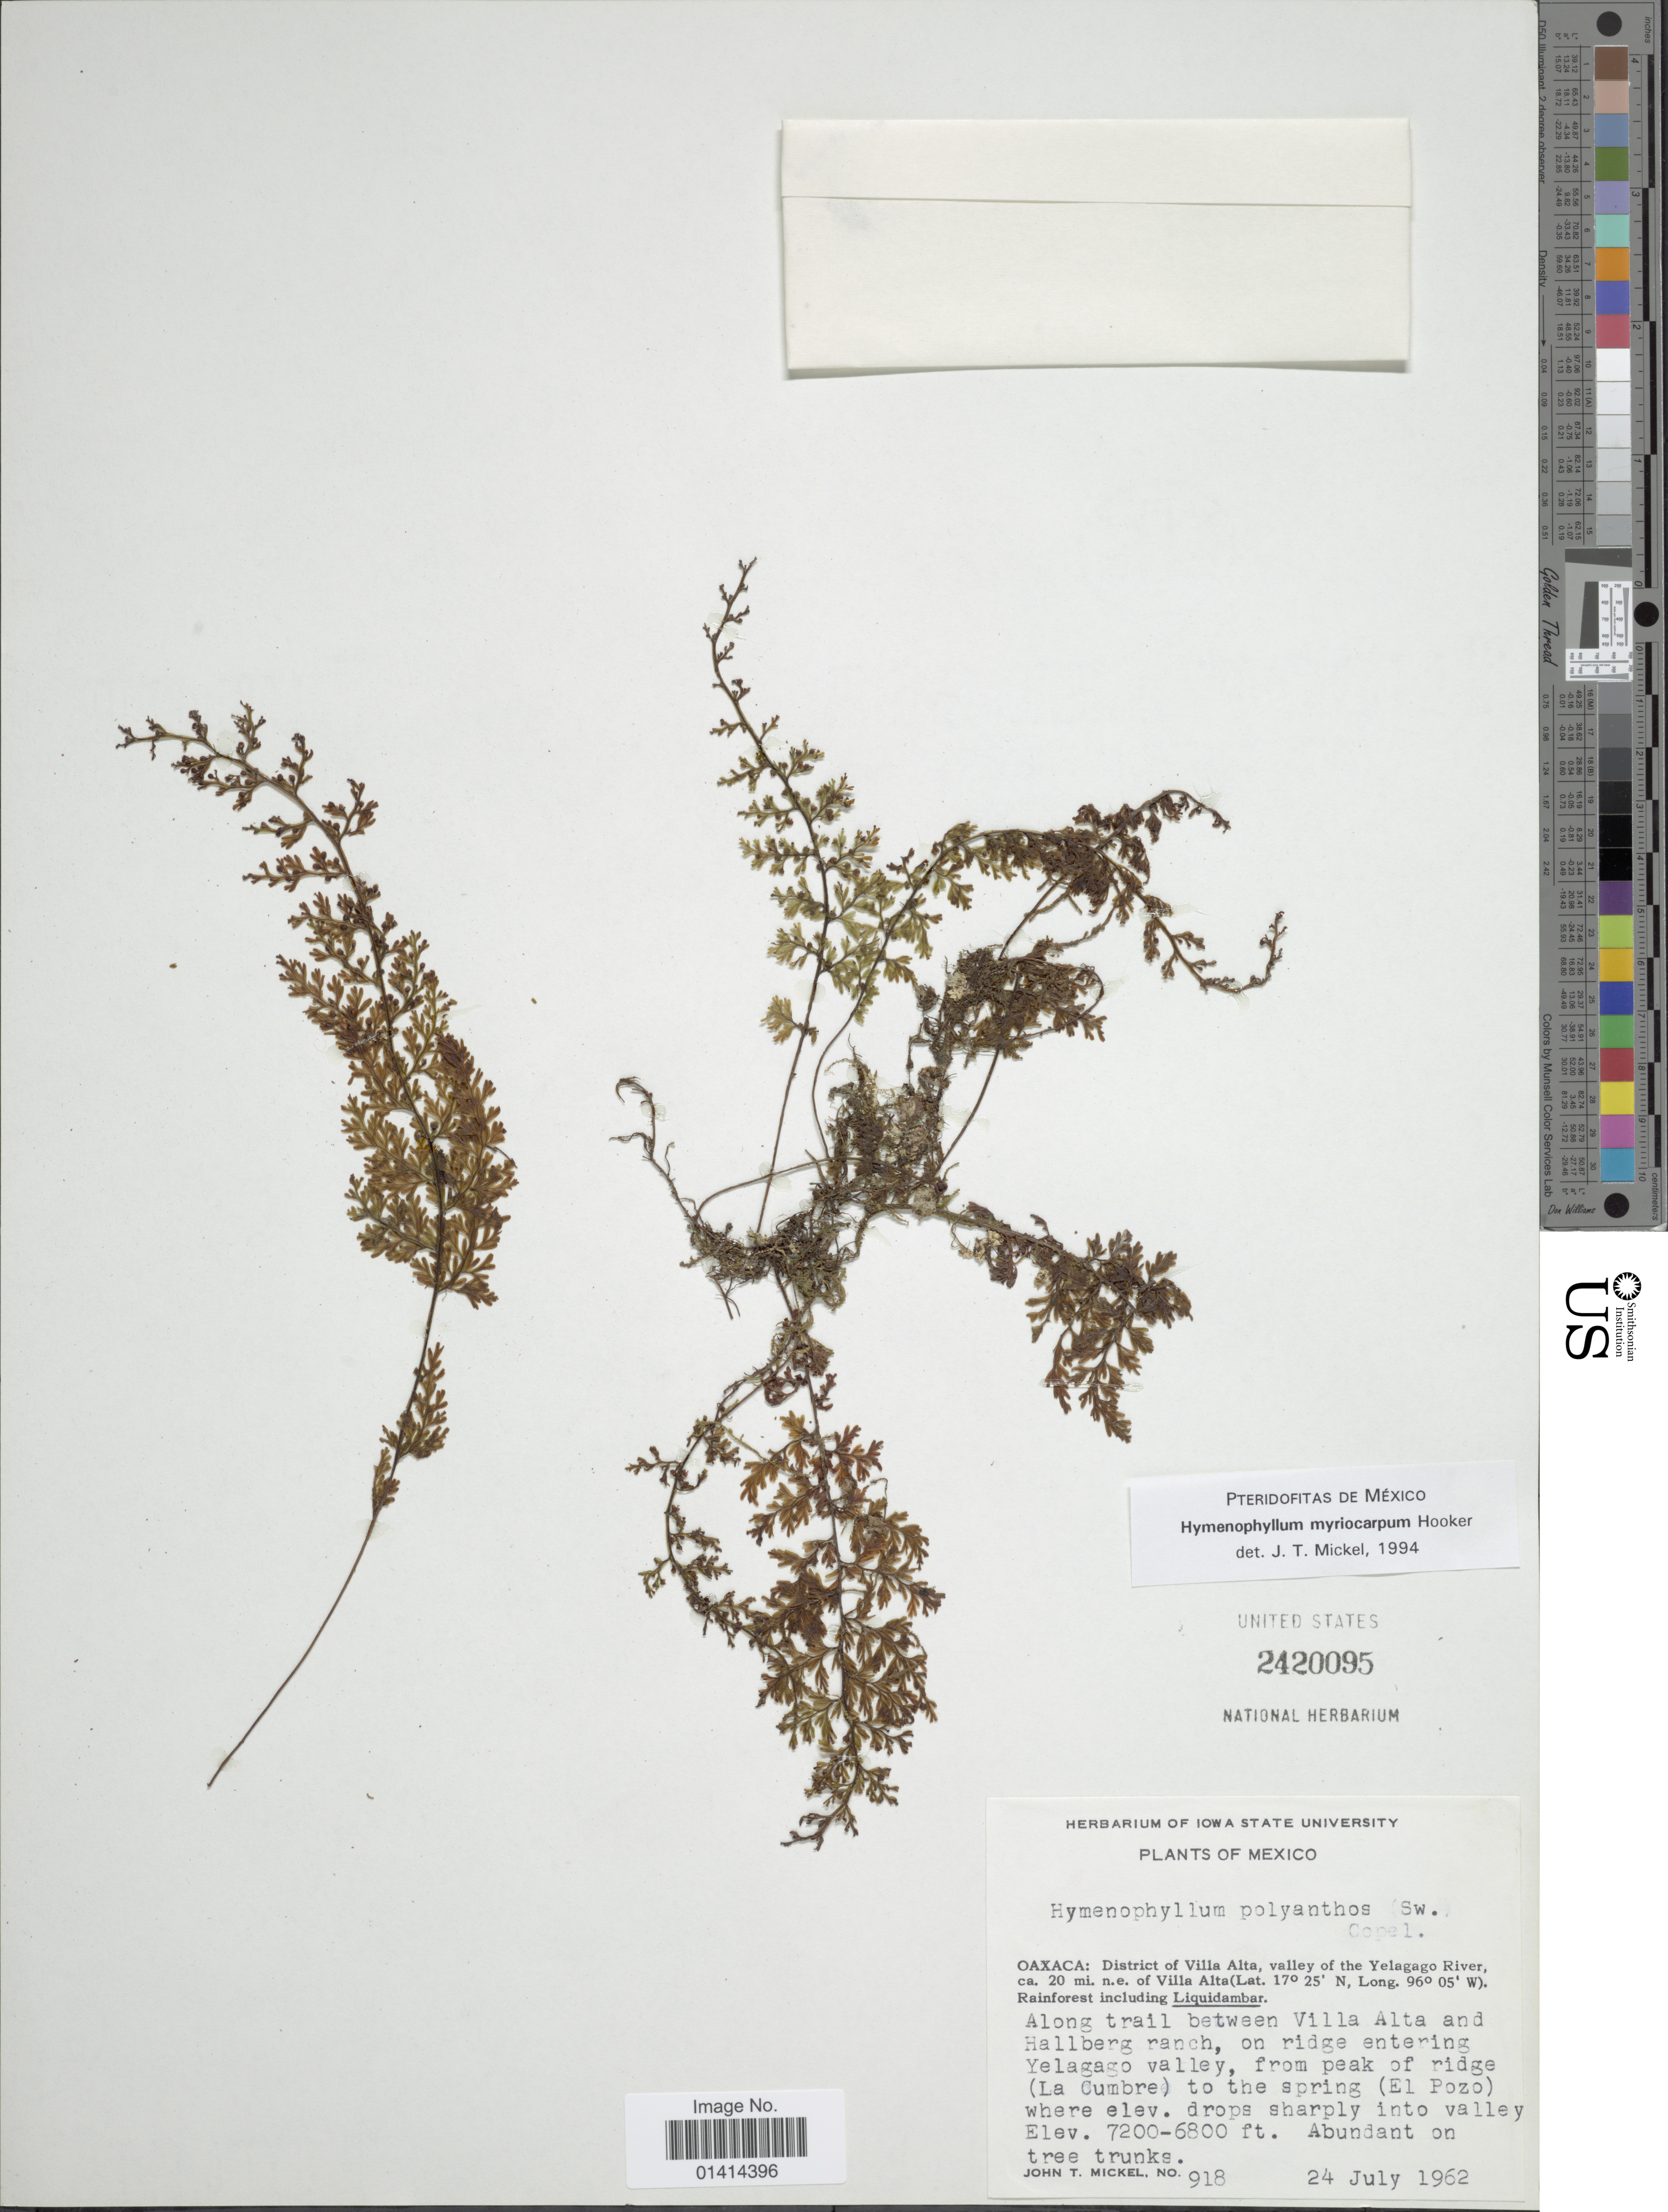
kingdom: Plantae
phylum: Tracheophyta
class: Polypodiopsida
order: Hymenophyllales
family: Hymenophyllaceae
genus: Hymenophyllum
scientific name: Hymenophyllum myriocarpum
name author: Hook.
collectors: J. T. Mickel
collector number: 918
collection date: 1962-07-24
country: Mexico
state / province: Oaxaca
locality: District of Villa Alta, valley of the Yelagago River, ca 20 mi n.e. of Villa Alta, Along trail between Villa Alta and Hallberg ranch, on ridge entering Yelagago valley, from peak of ridge (La Cumbre) to the spring (El Pozo)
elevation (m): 2073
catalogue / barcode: US 2420095